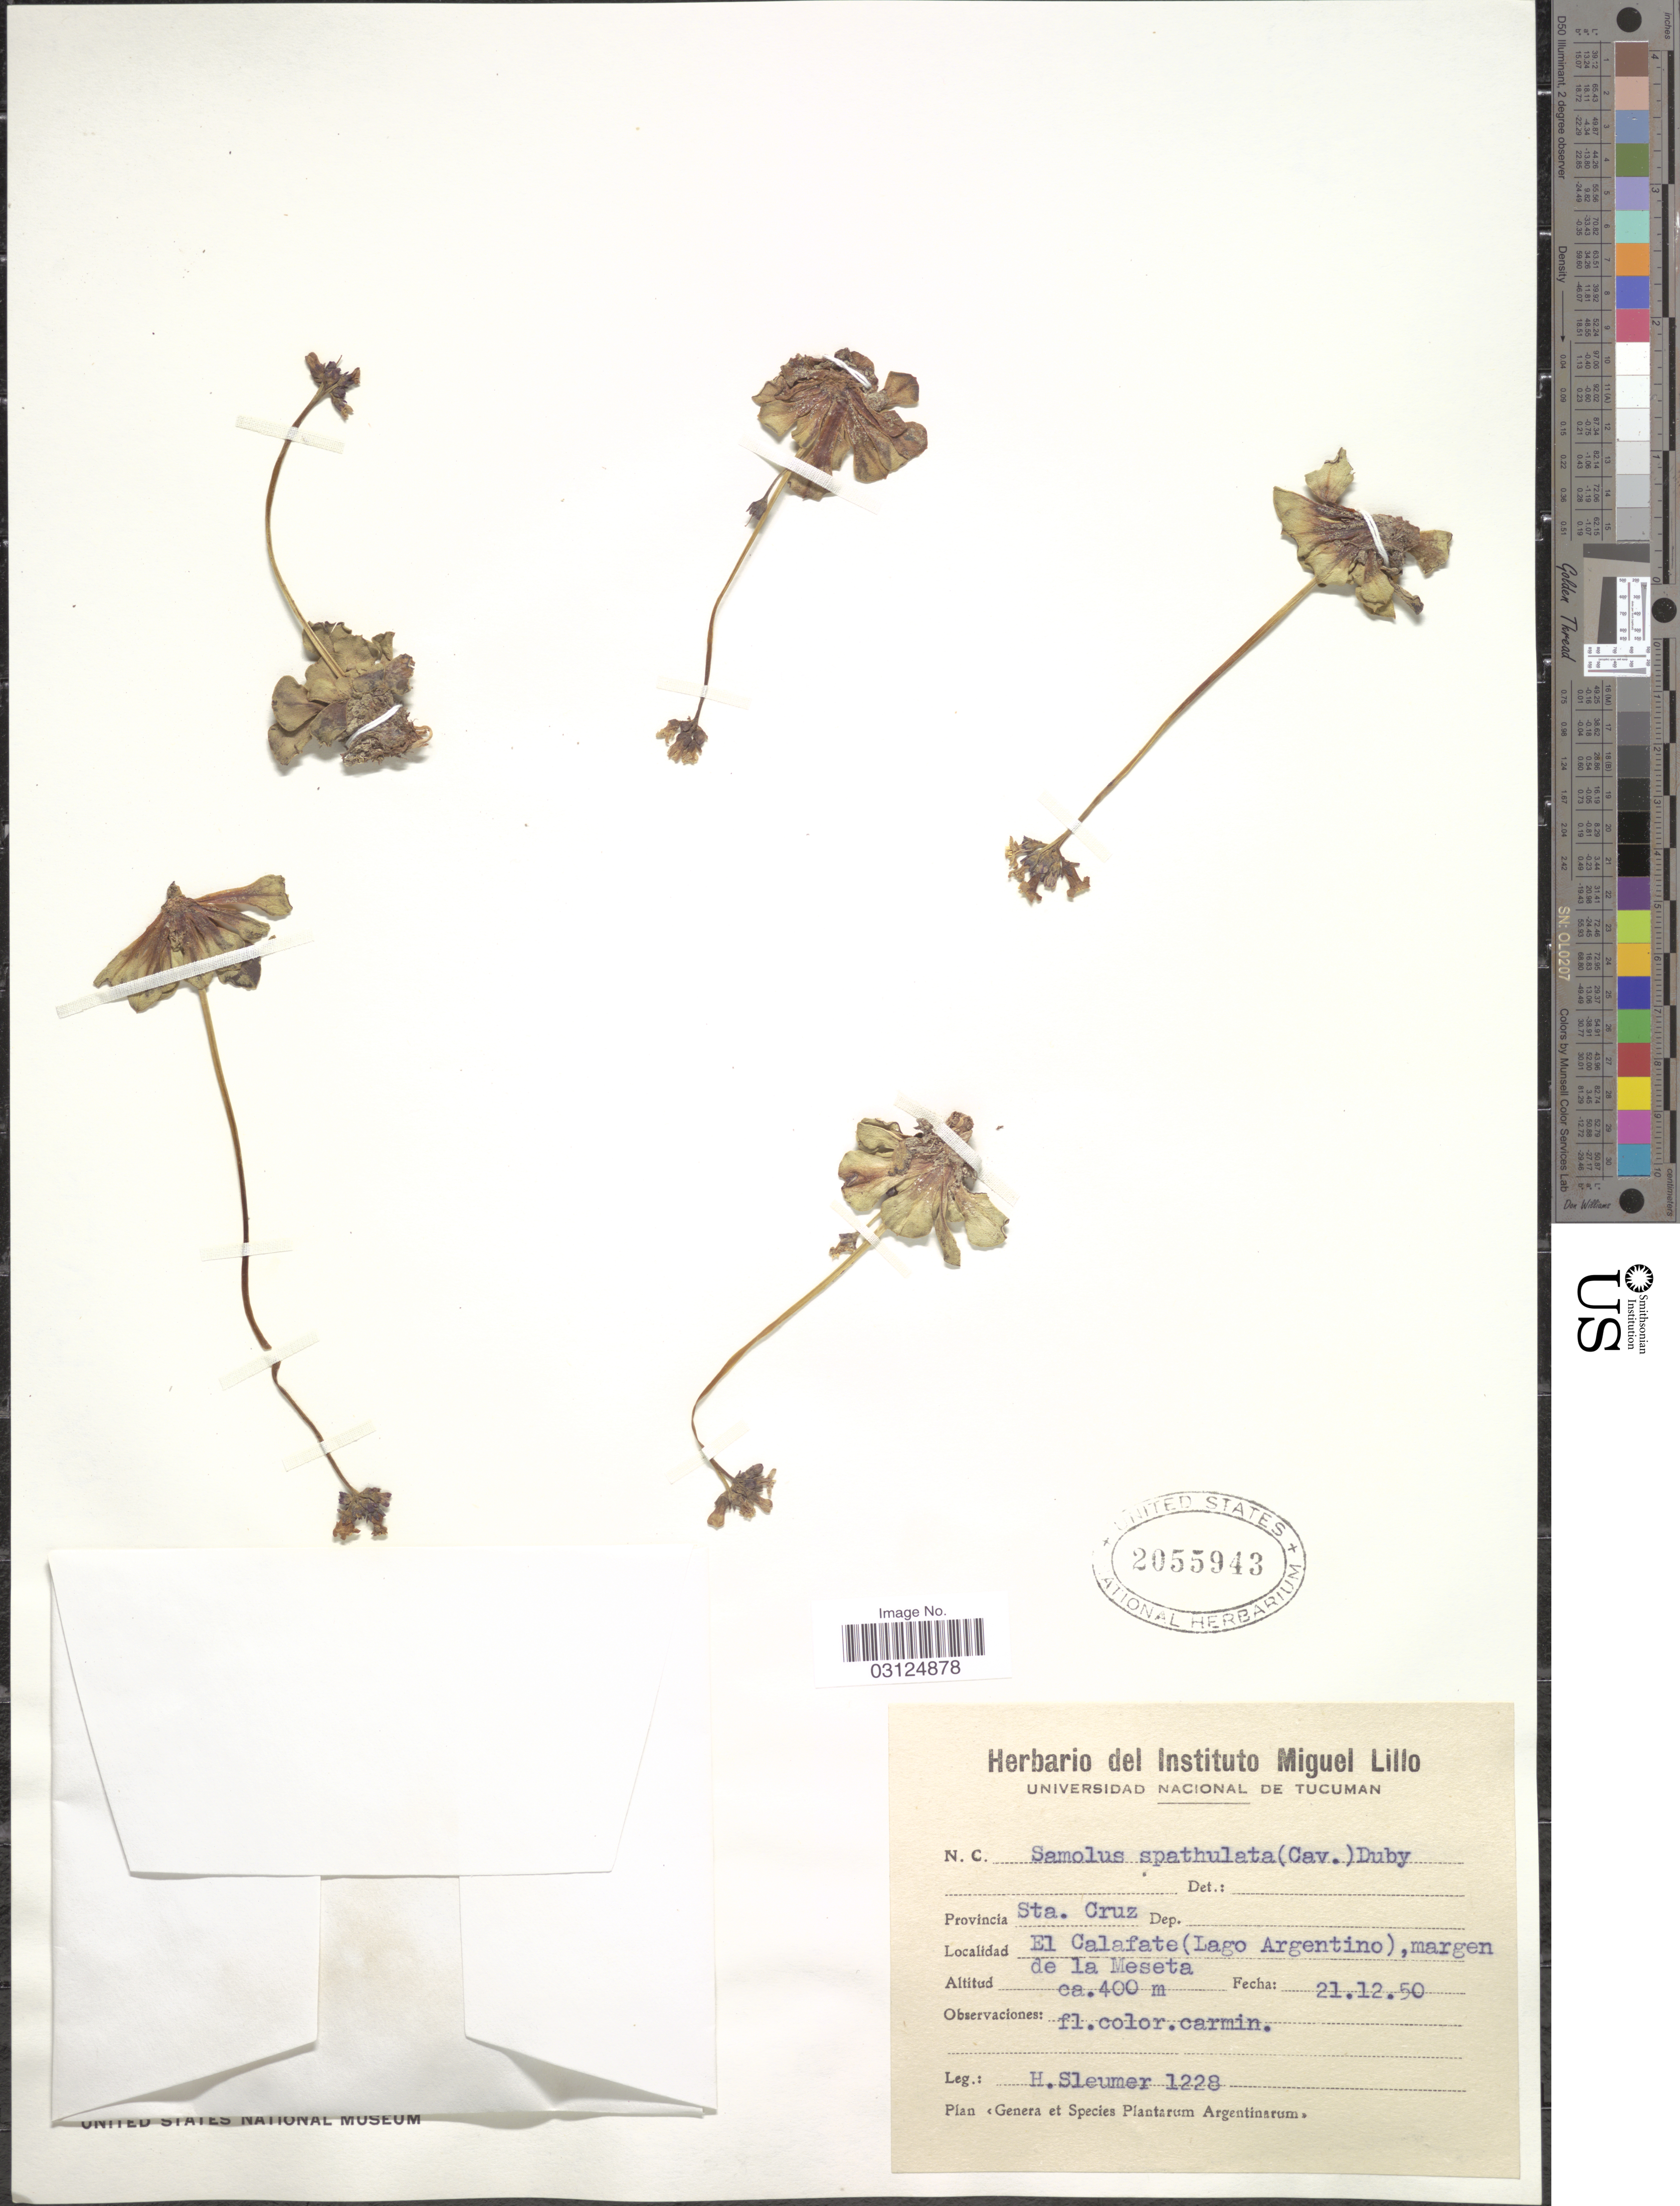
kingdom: Plantae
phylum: Tracheophyta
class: Magnoliopsida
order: Ericales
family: Primulaceae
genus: Samolus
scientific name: Samolus spathulatus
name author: (Cav.) Duby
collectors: H. O. Sleumer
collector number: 1228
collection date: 1950-12-21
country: Argentina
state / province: Santa Cruz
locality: El Calafate (Lago Argentino), margen de la Meseta.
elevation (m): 400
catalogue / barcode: US 2055943